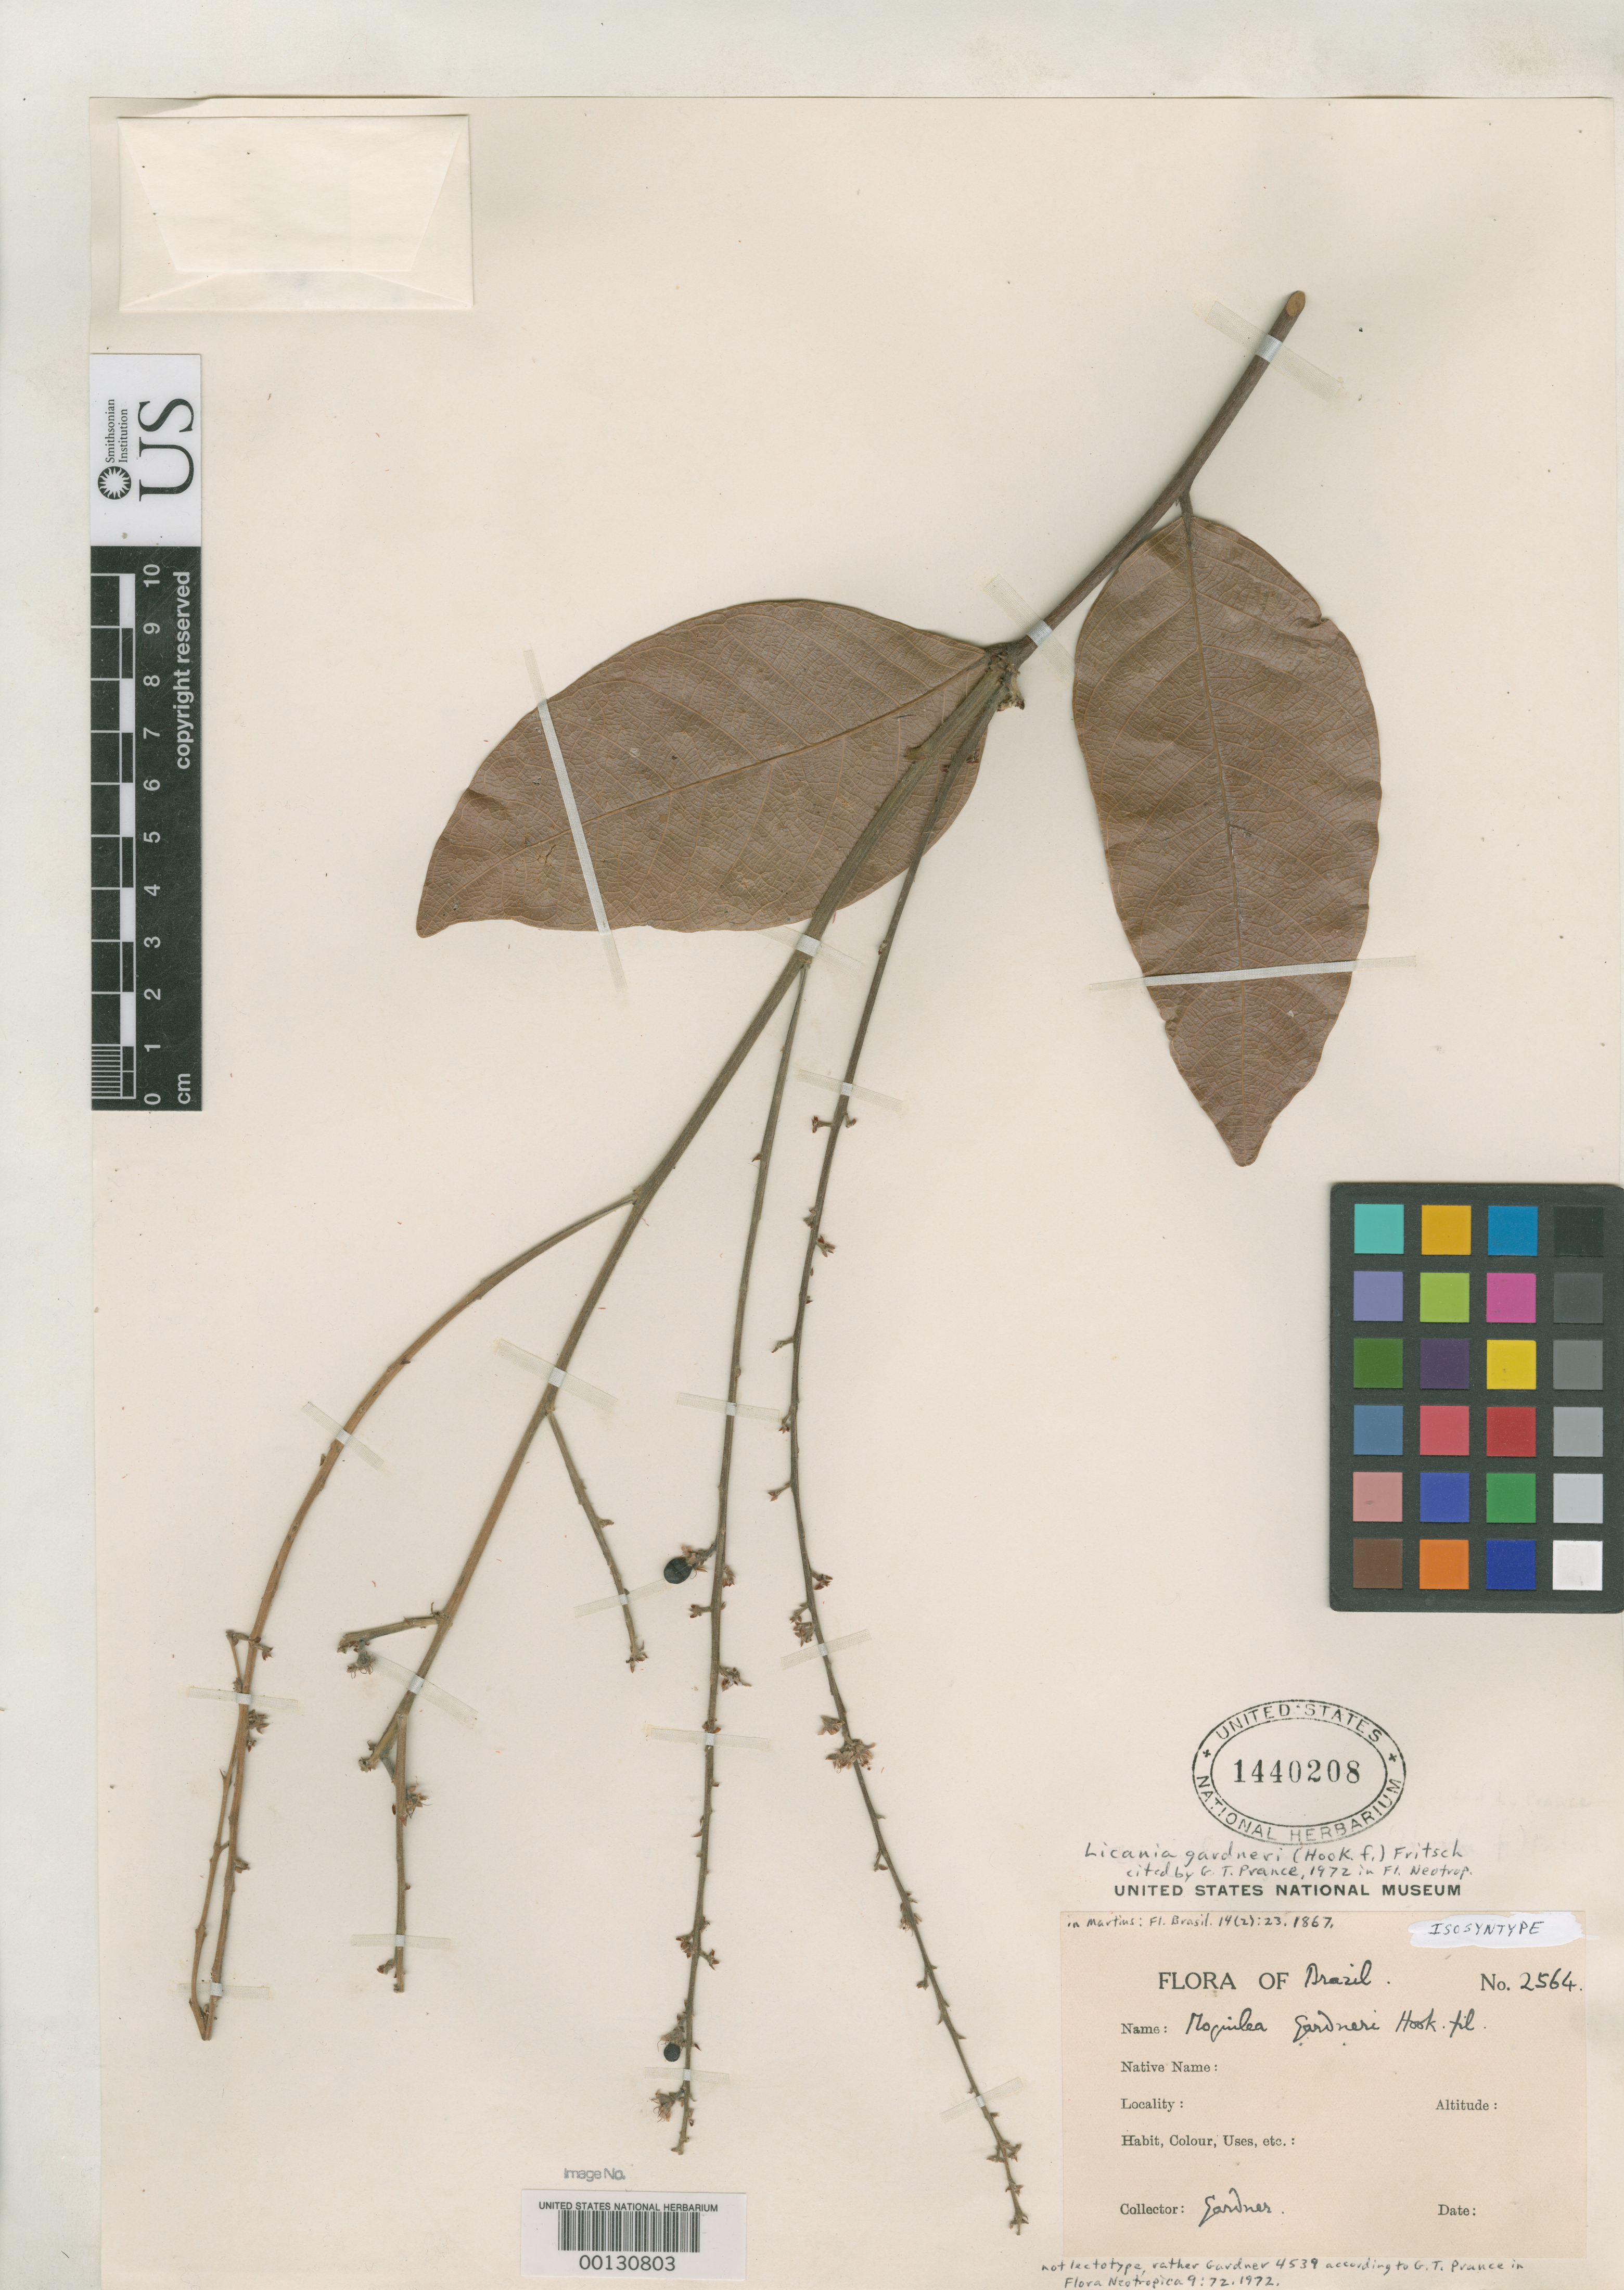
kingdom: Plantae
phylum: Tracheophyta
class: Magnoliopsida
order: Malpighiales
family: Chrysobalanaceae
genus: Moquilea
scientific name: Moquilea gardneri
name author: Hook. f. in Mart.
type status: Isosyntype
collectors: G. Gardner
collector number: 2564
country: Brazil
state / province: Goiás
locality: Inter Porto Imperial et Lunie, ad flum Tocantins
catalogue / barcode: US 1440208